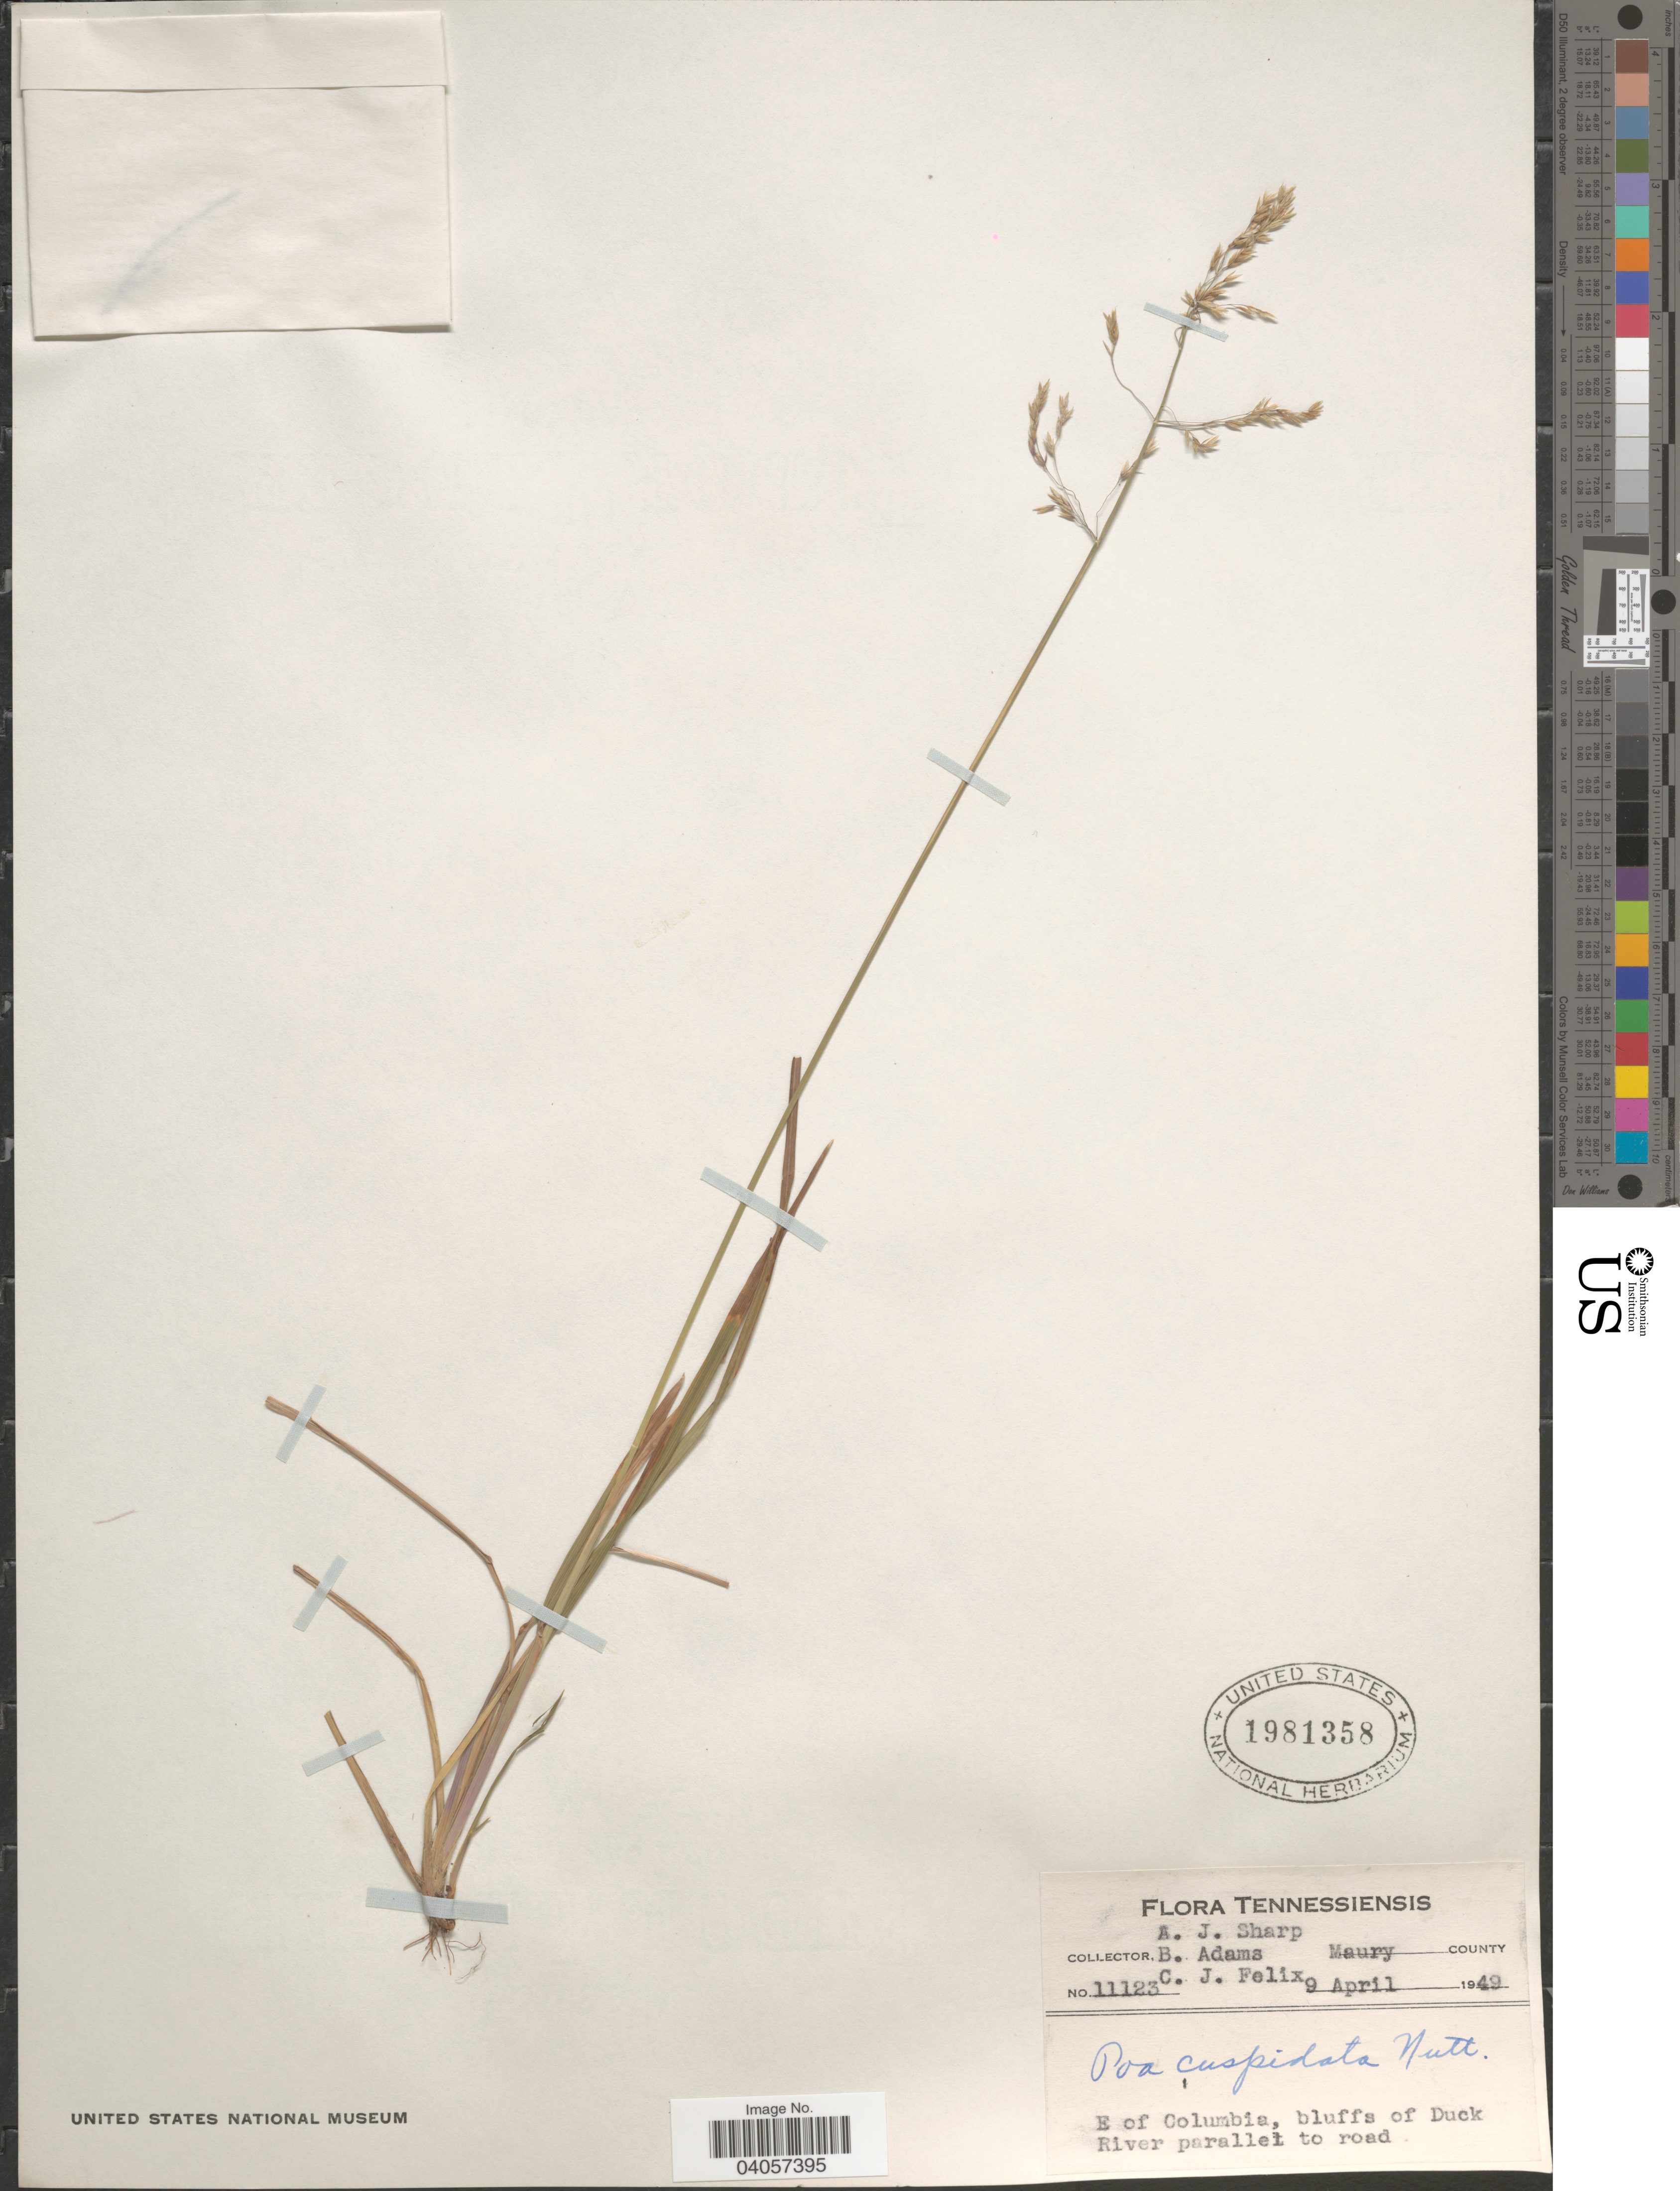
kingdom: Plantae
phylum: Tracheophyta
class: Liliopsida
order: Poales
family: Poaceae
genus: Poa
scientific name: Poa cuspidata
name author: Nutt.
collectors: A. J. Sharp, B. Adams & C. Felix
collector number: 11123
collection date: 1949-04-09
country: United States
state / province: Tennessee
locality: Maury County. E of Columbia, bluffs of Duck River parallel to road.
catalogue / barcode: US 1981358